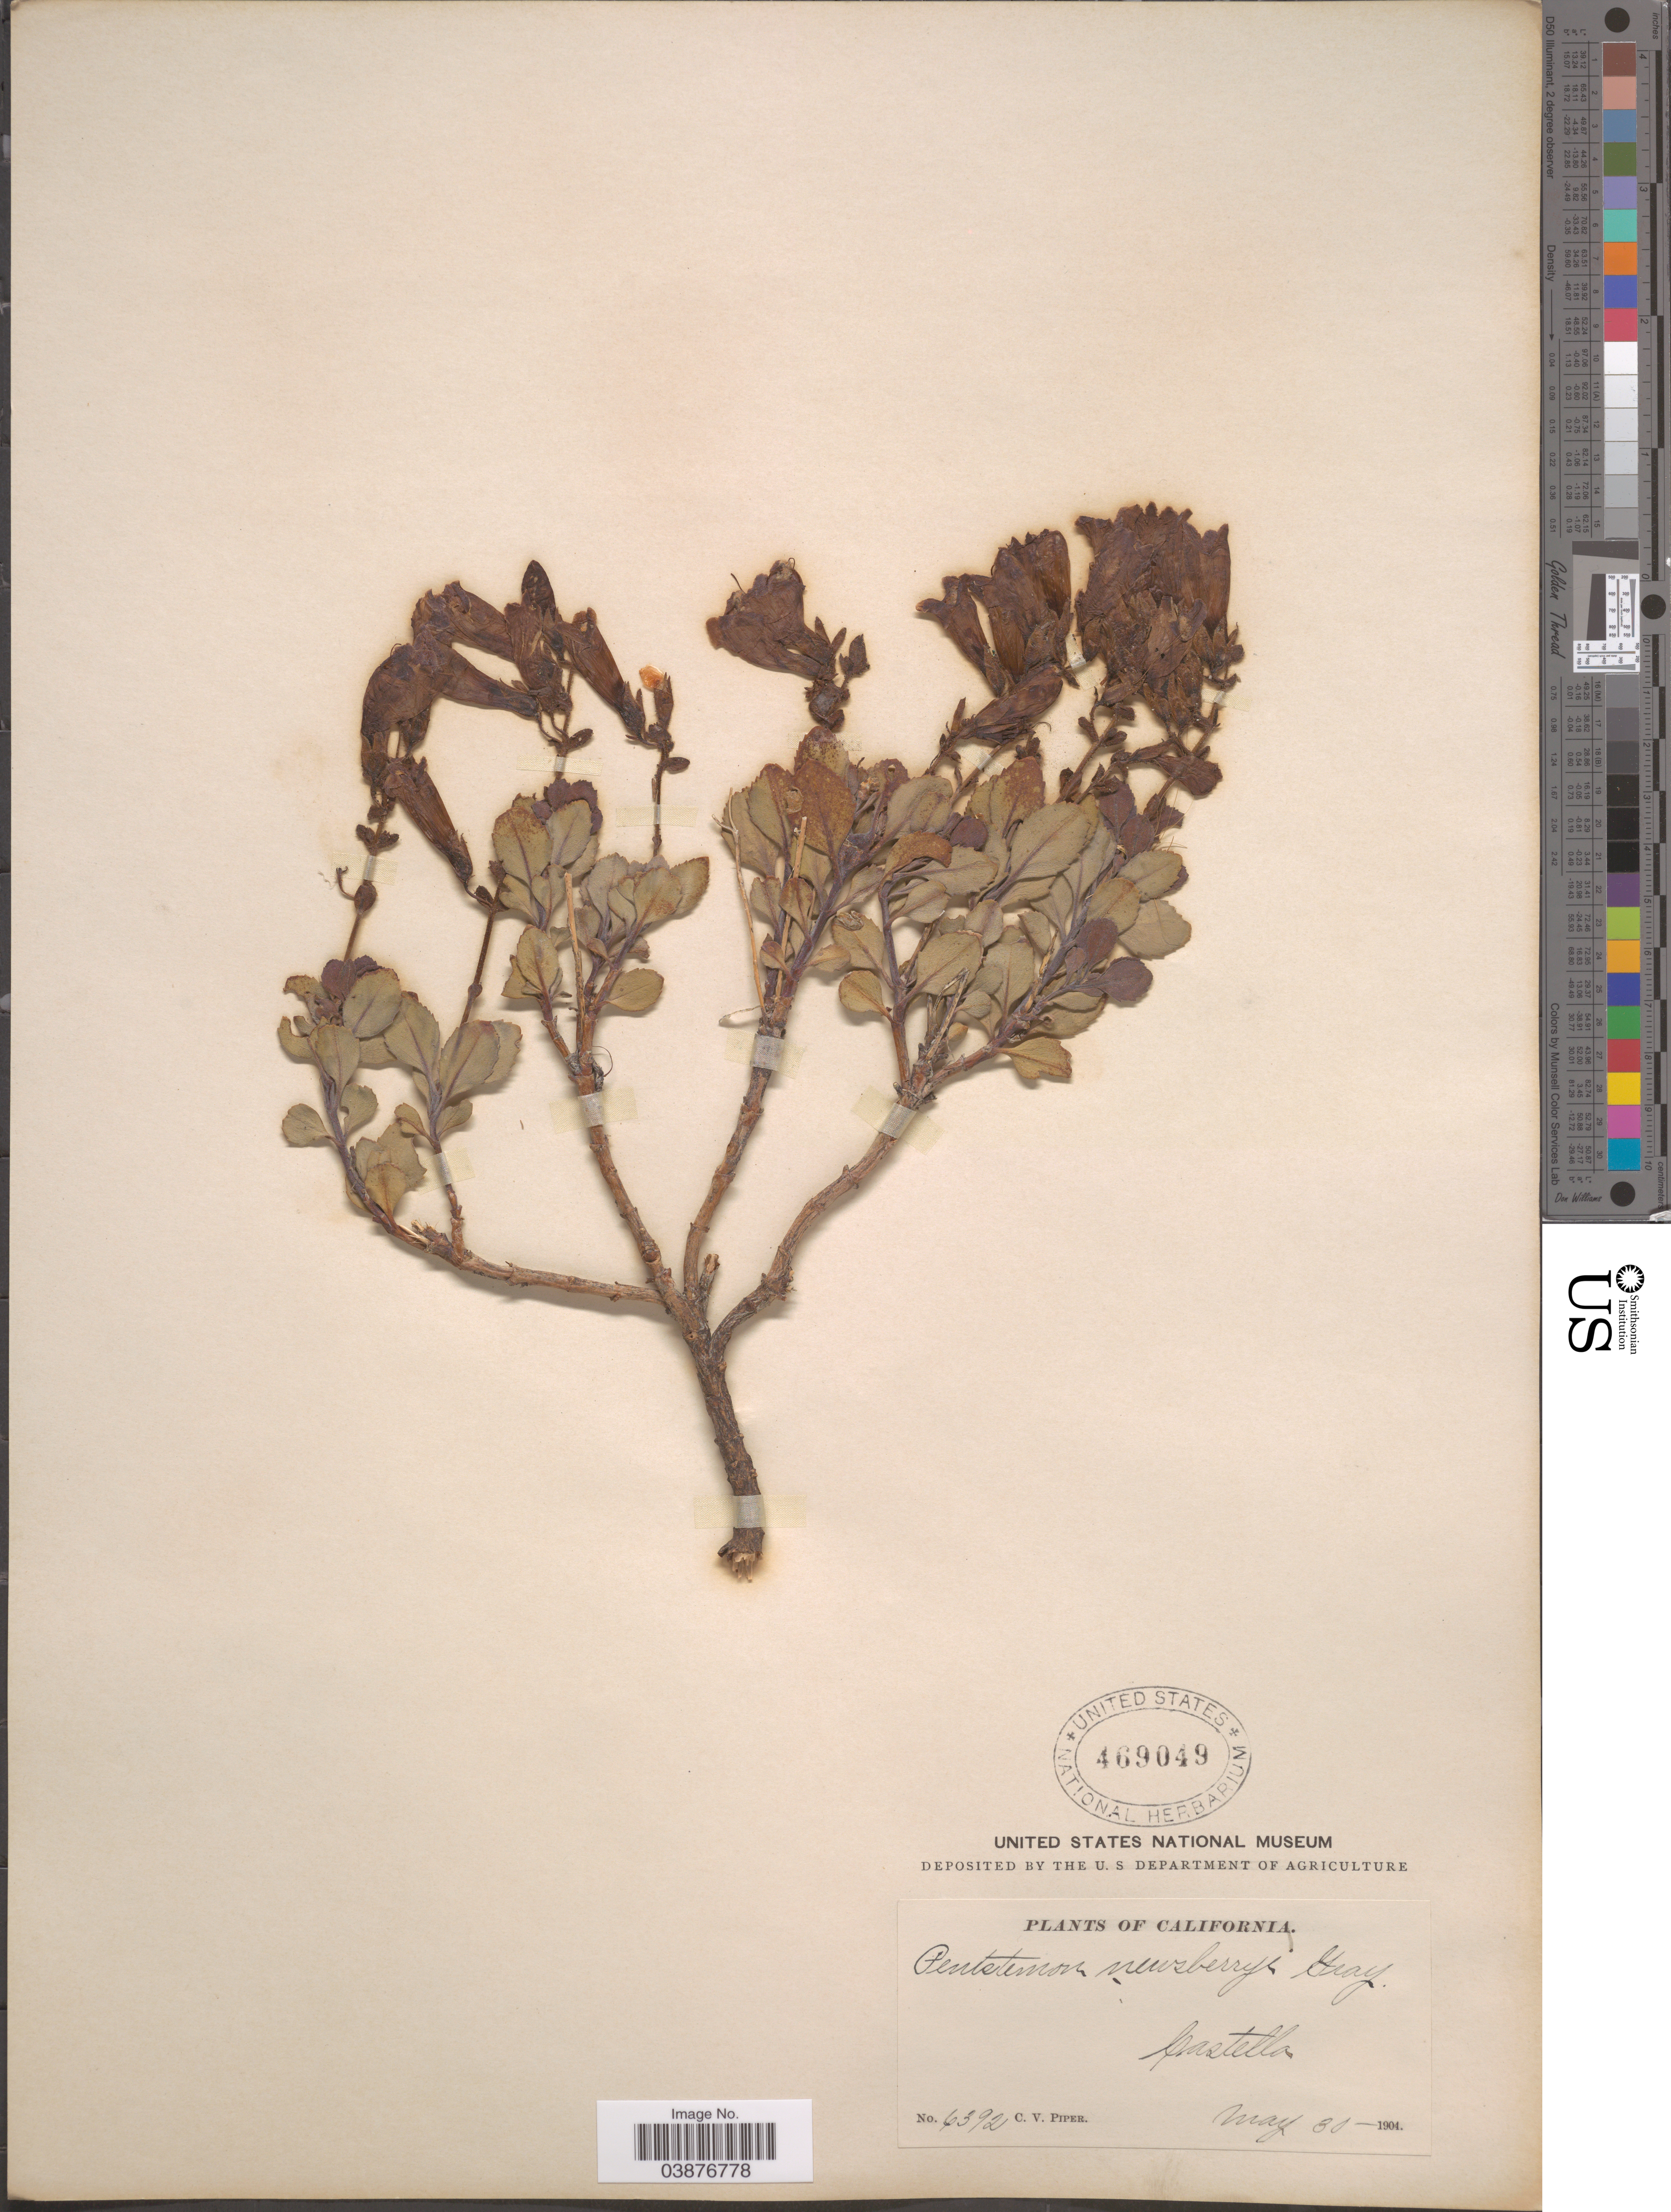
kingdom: Plantae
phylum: Tracheophyta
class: Magnoliopsida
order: Lamiales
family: Plantaginaceae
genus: Penstemon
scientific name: Penstemon newberryi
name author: A. Gray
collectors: C. V. Piper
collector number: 6392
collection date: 1904-05-30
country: United States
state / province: California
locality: Castella.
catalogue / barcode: US 469049